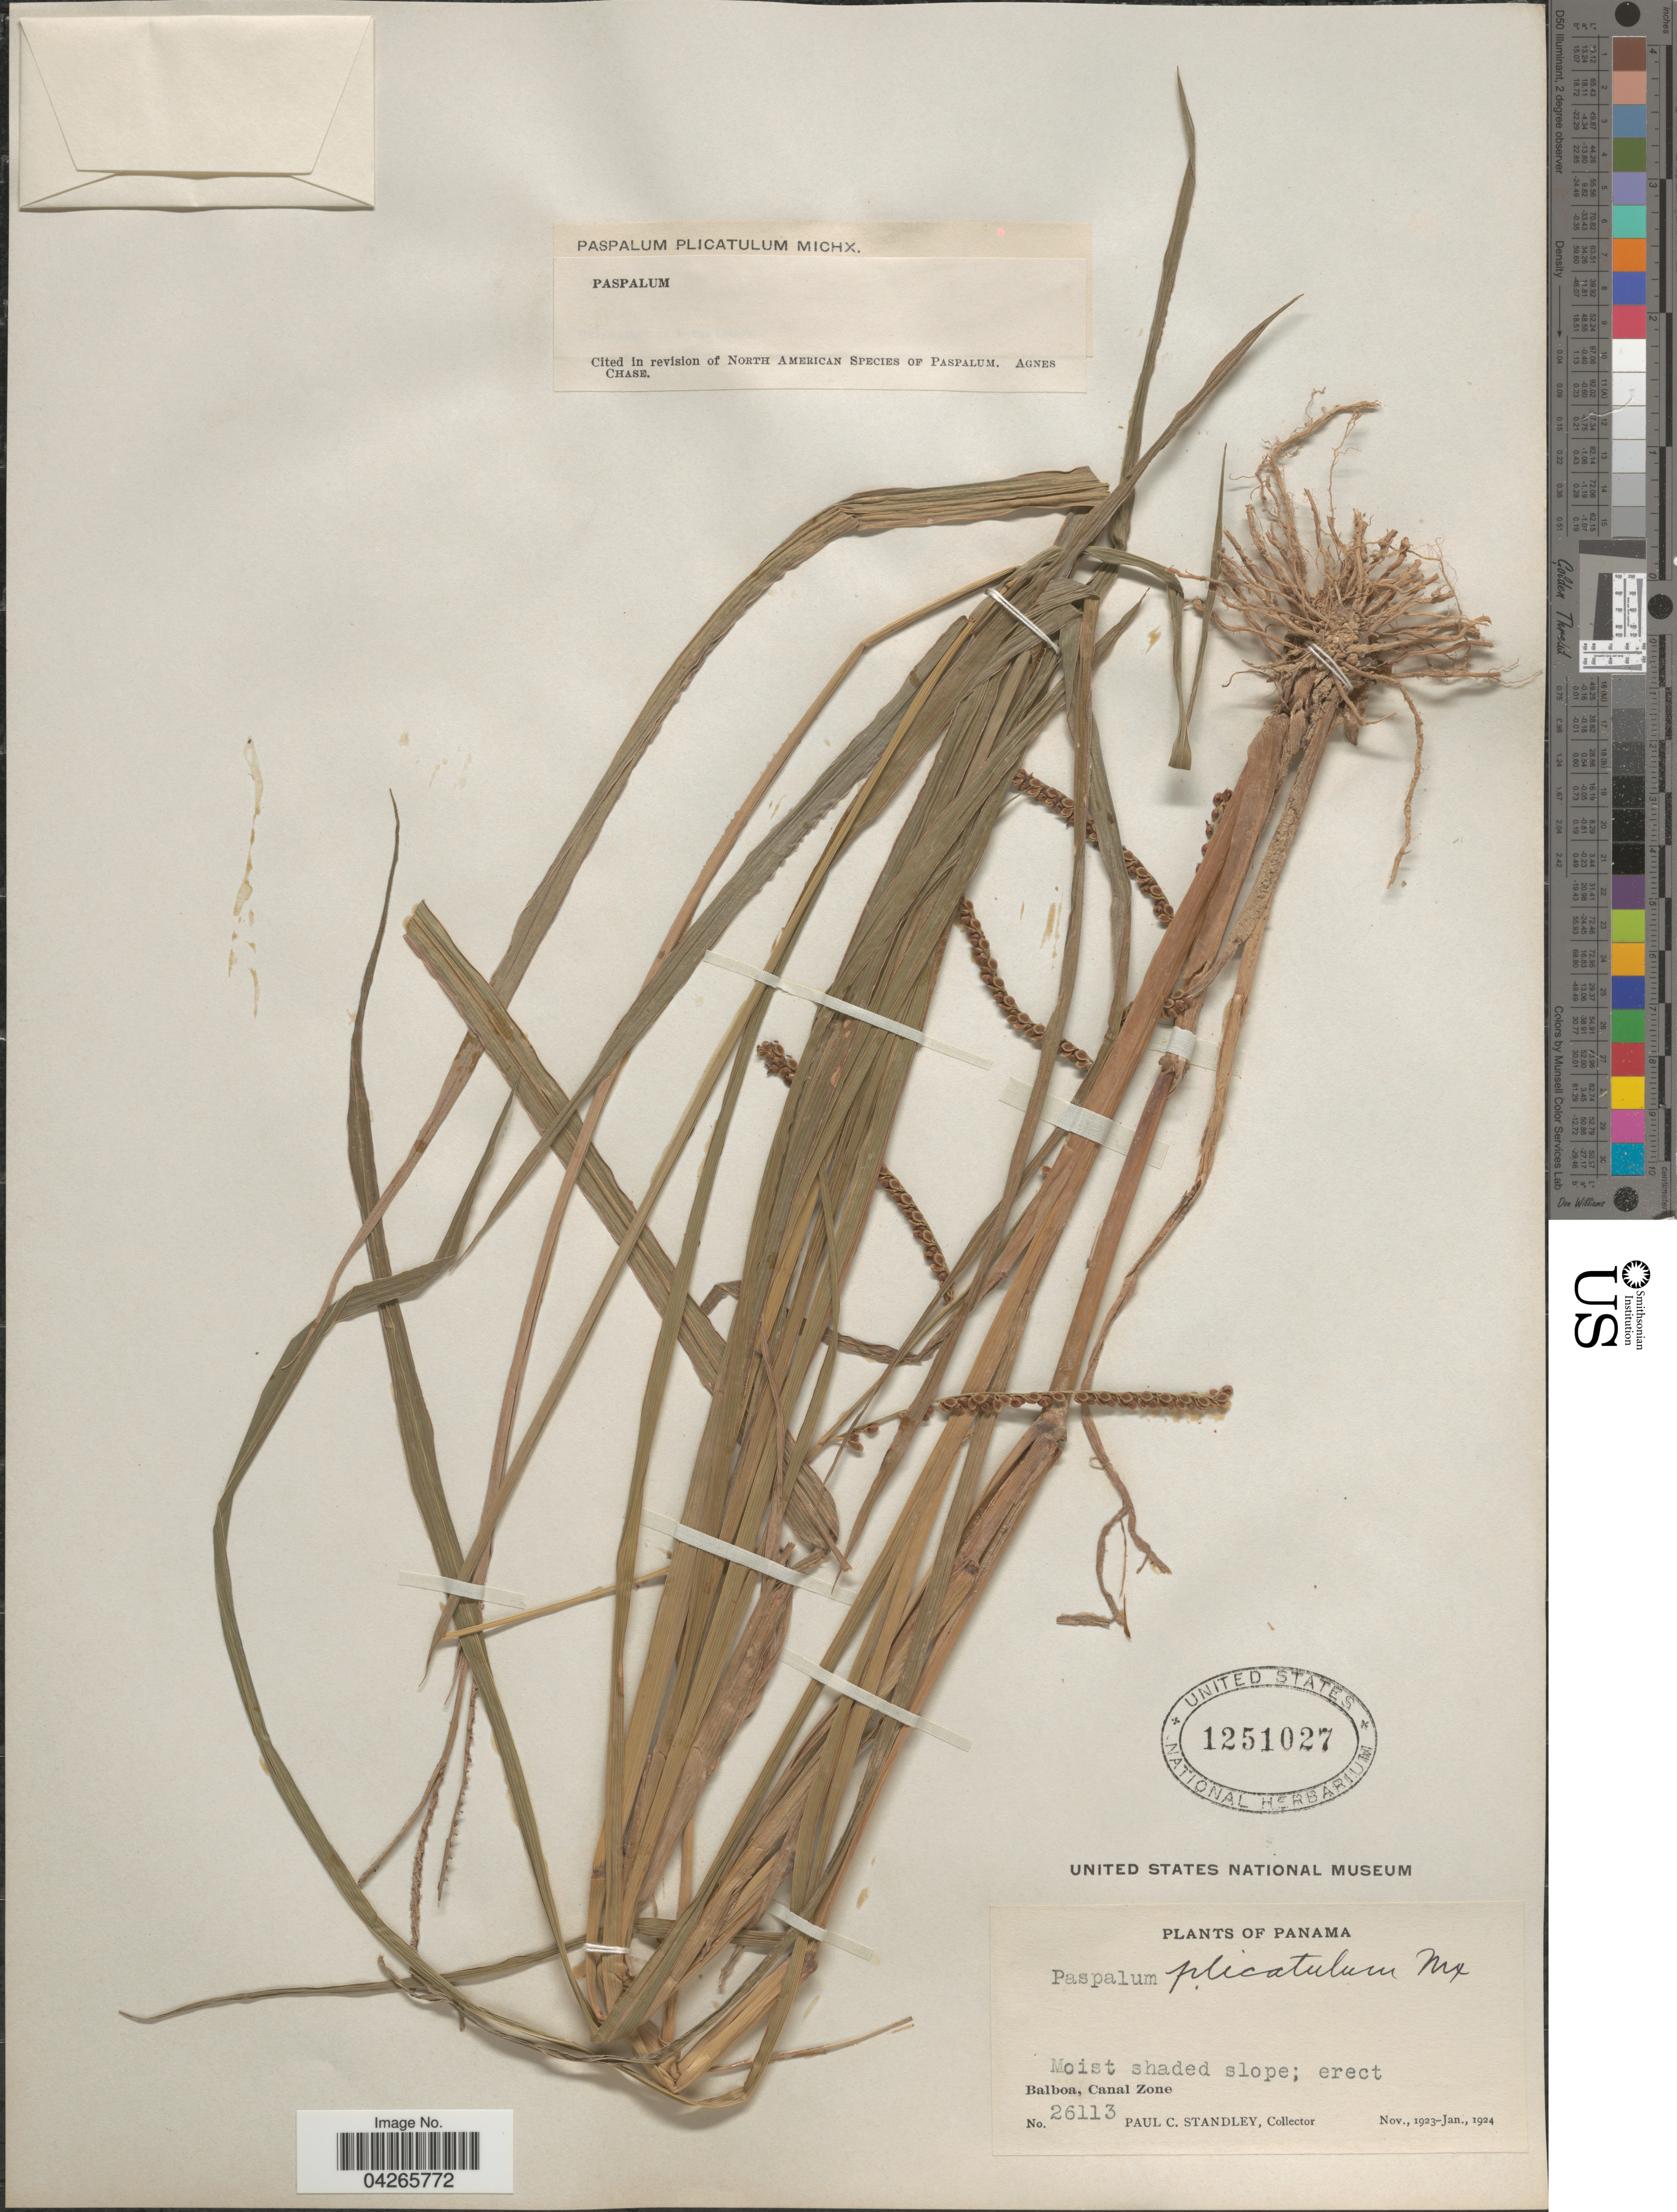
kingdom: Plantae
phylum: Tracheophyta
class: Liliopsida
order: Poales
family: Poaceae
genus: Paspalum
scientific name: Paspalum plicatulum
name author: Michx.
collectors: P. C. Standley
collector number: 26113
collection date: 1923-11/1924-01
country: Panama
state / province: Colón / Panamá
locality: Moist shaded slope; Balboa, Canal Zone.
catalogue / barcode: US 1251027